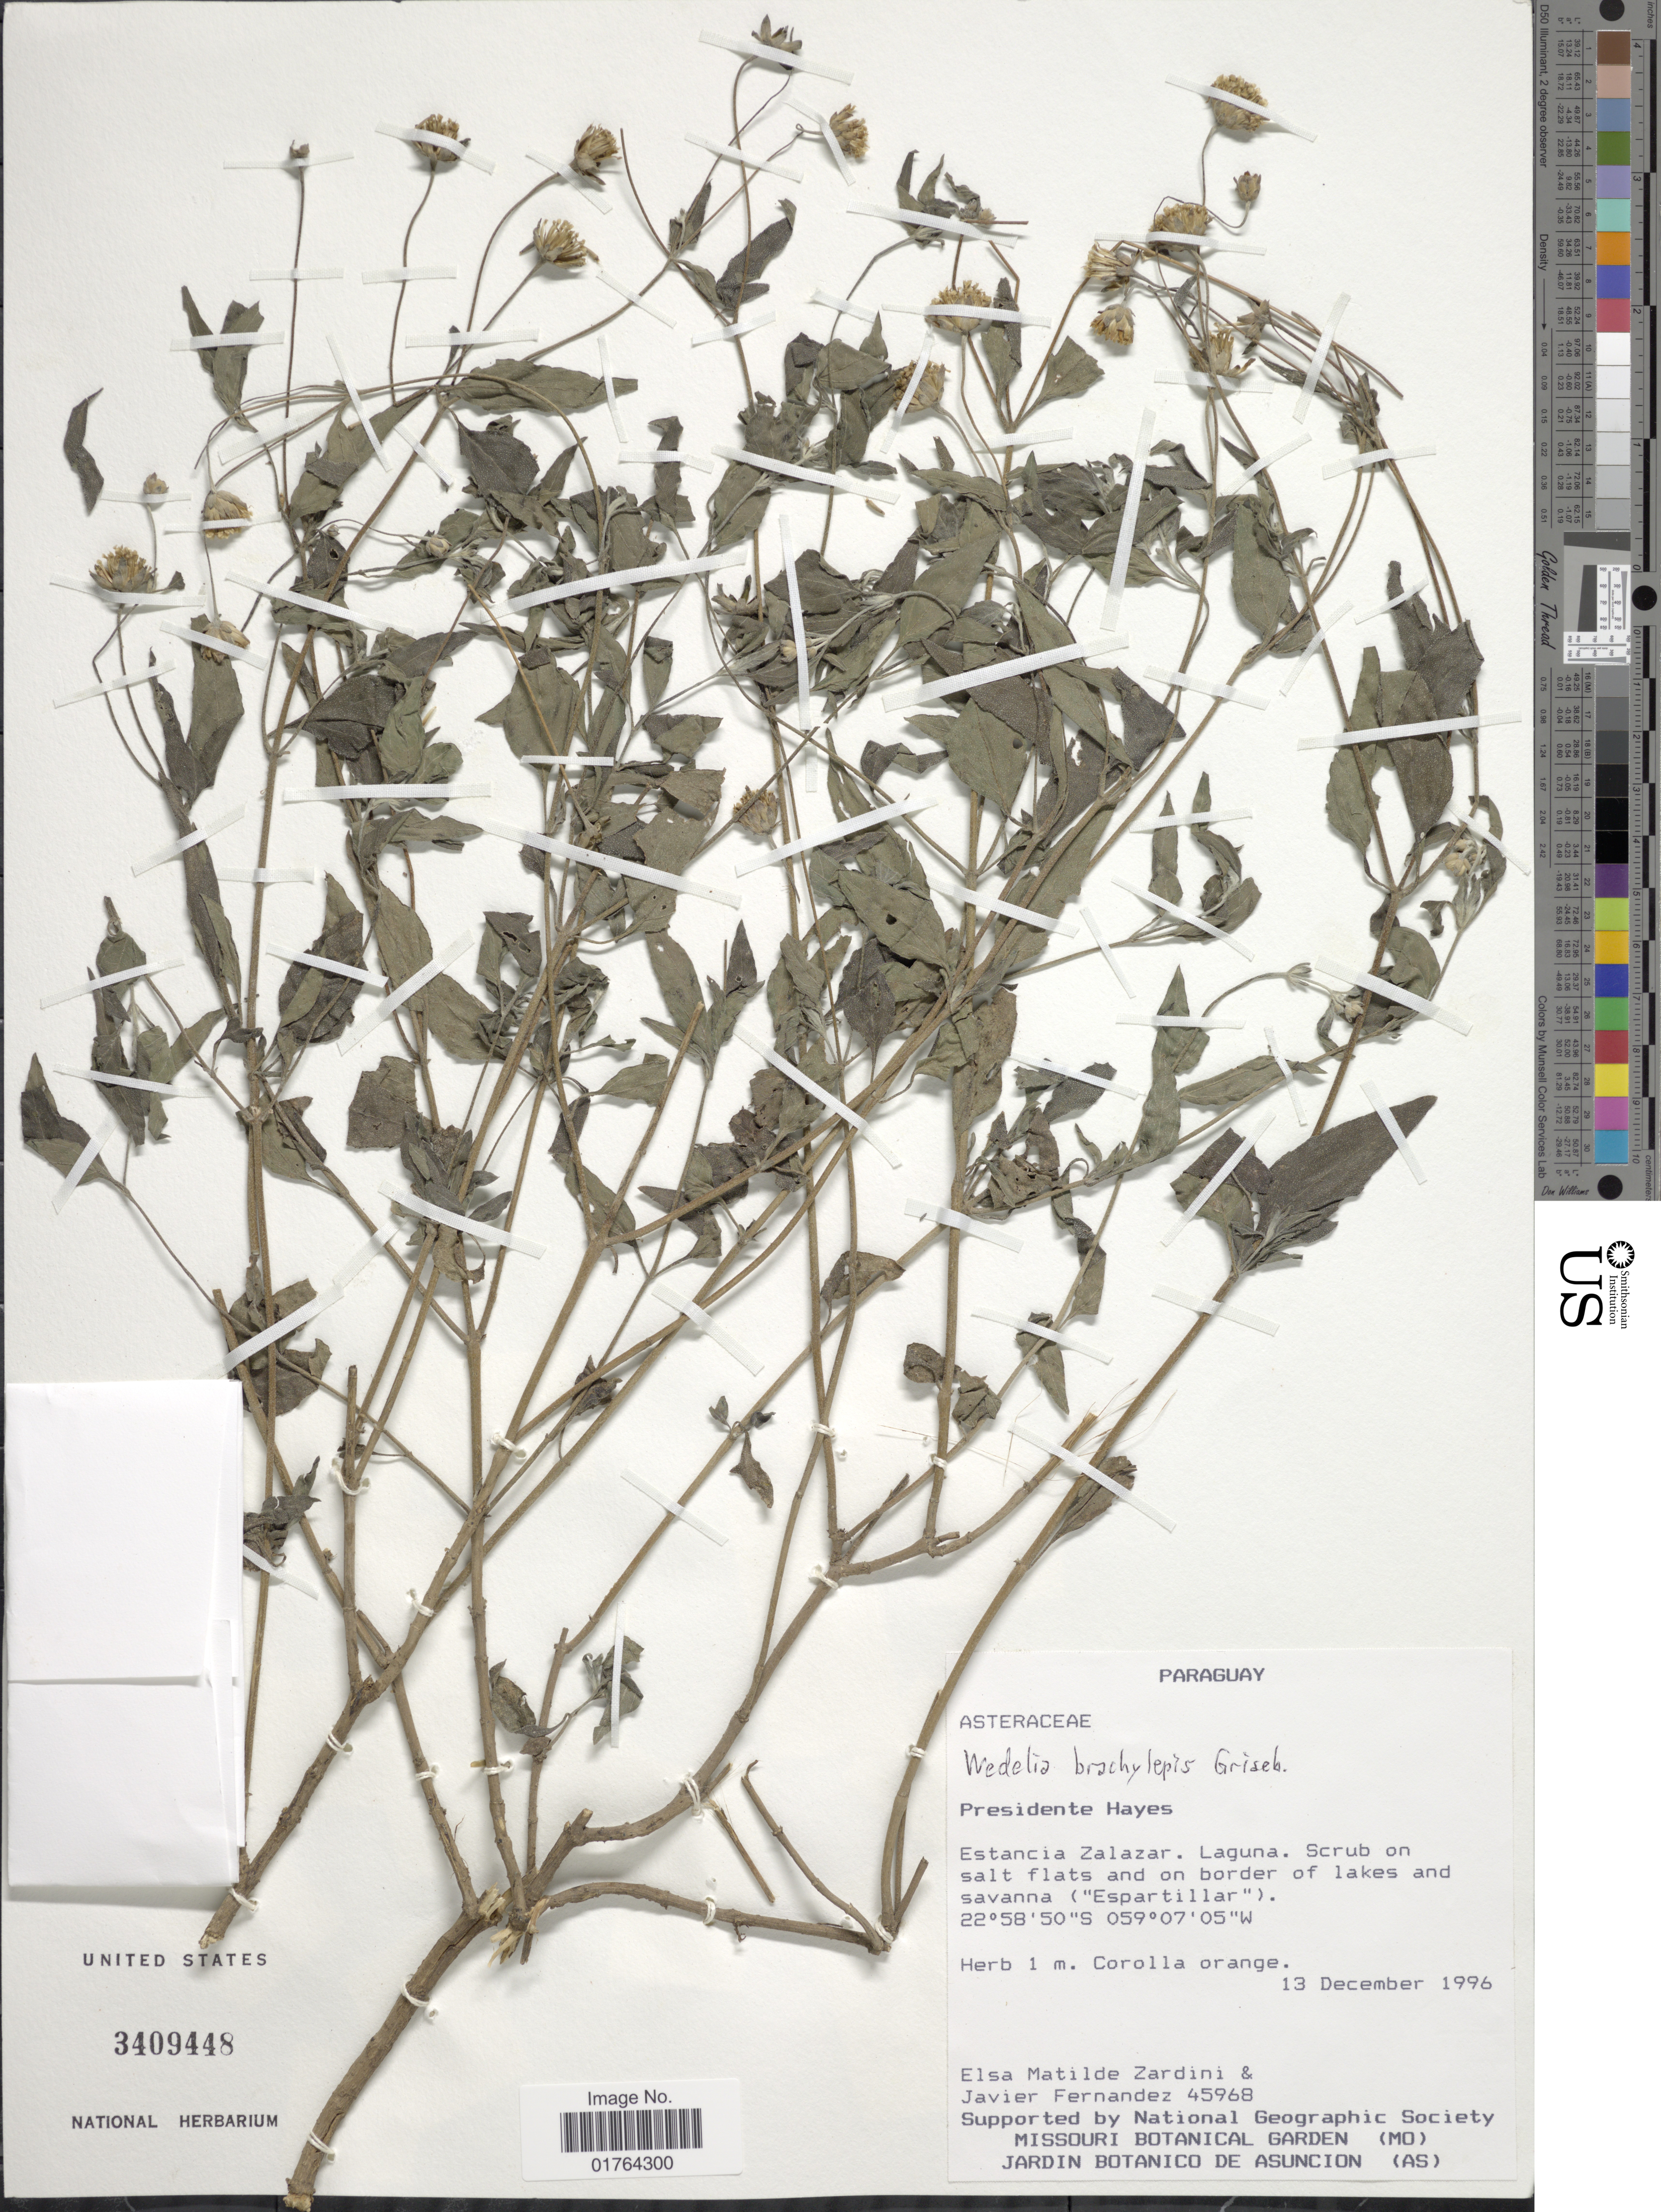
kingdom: Plantae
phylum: Tracheophyta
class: Magnoliopsida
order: Asterales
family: Asteraceae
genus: Wedelia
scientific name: Wedelia brachylepis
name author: Griseb.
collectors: E. M. Zardini & J. Fernández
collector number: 45968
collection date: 1996-12-13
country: Paraguay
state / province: Presidente Hayes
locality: Presidente Hayes, Estancia Zalazar, Laguna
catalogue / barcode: US 3409448